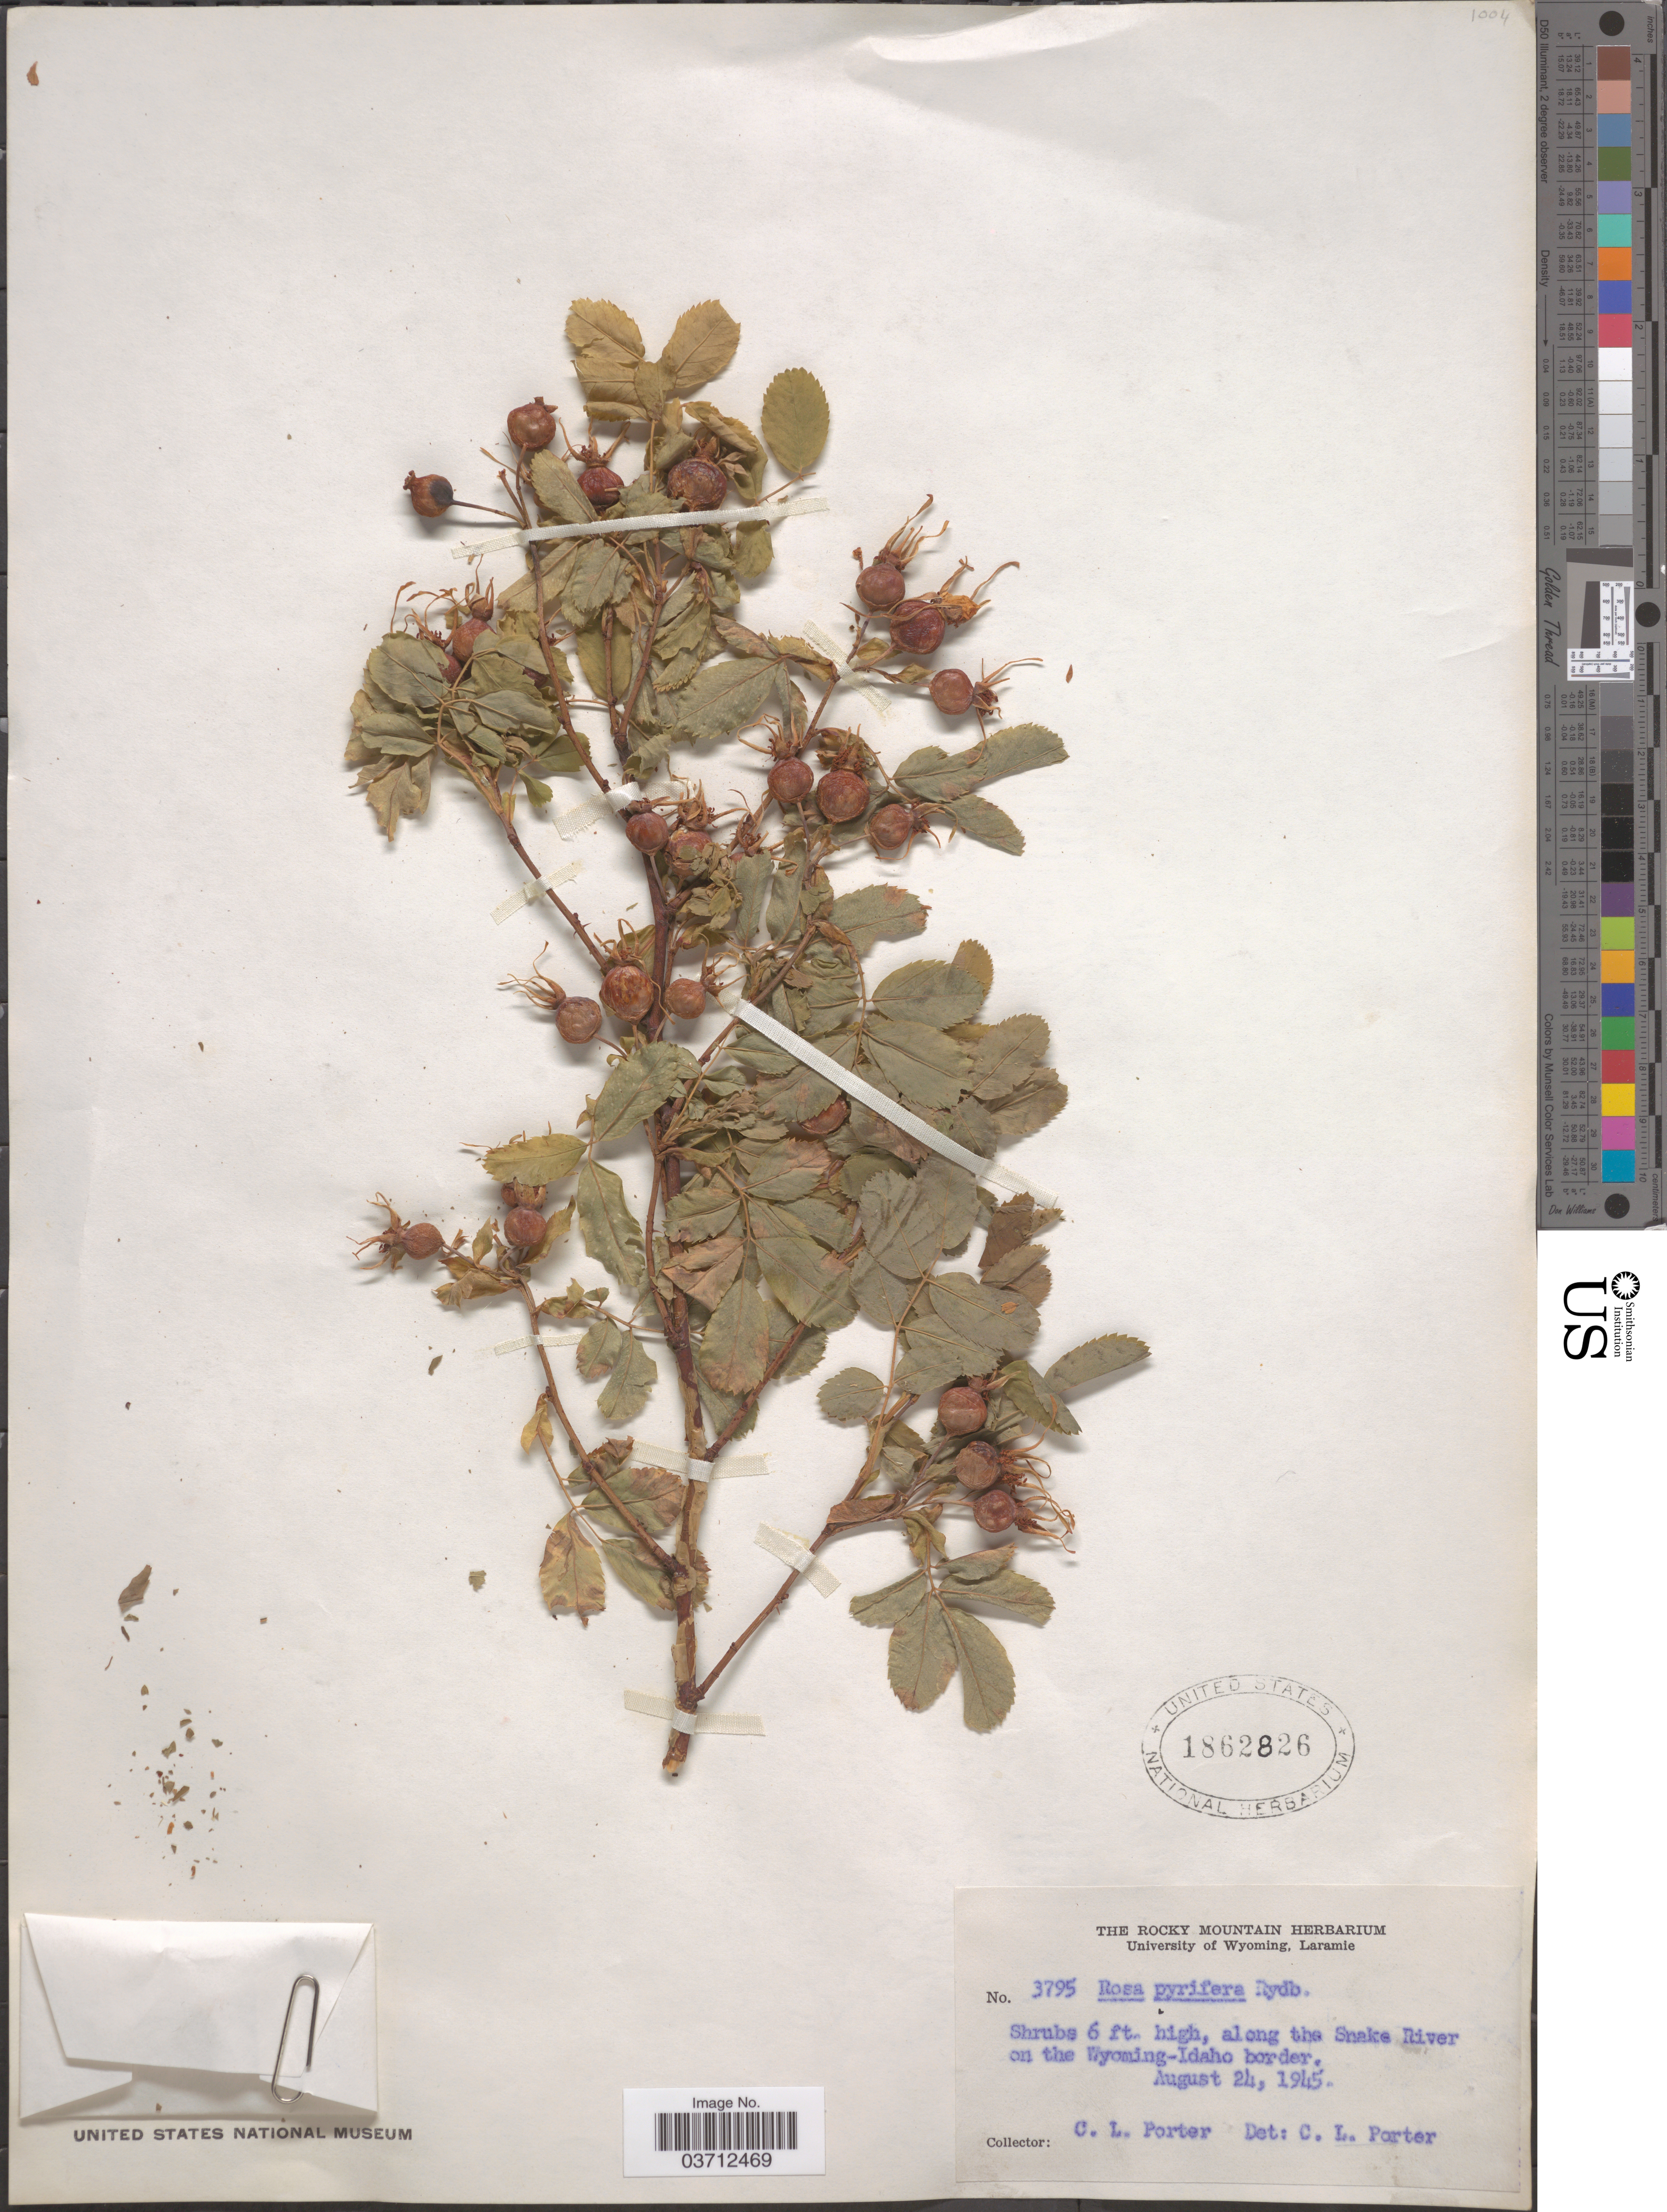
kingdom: Plantae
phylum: Tracheophyta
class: Magnoliopsida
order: Rosales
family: Rosaceae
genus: Rosa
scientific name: Rosa woodsii var. ultramontana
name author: Lindl.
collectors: C. L. Porter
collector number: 3795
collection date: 1945-08-24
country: United States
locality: Along the Snake River on the Wyoming-Idaho border.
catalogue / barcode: US 1862826